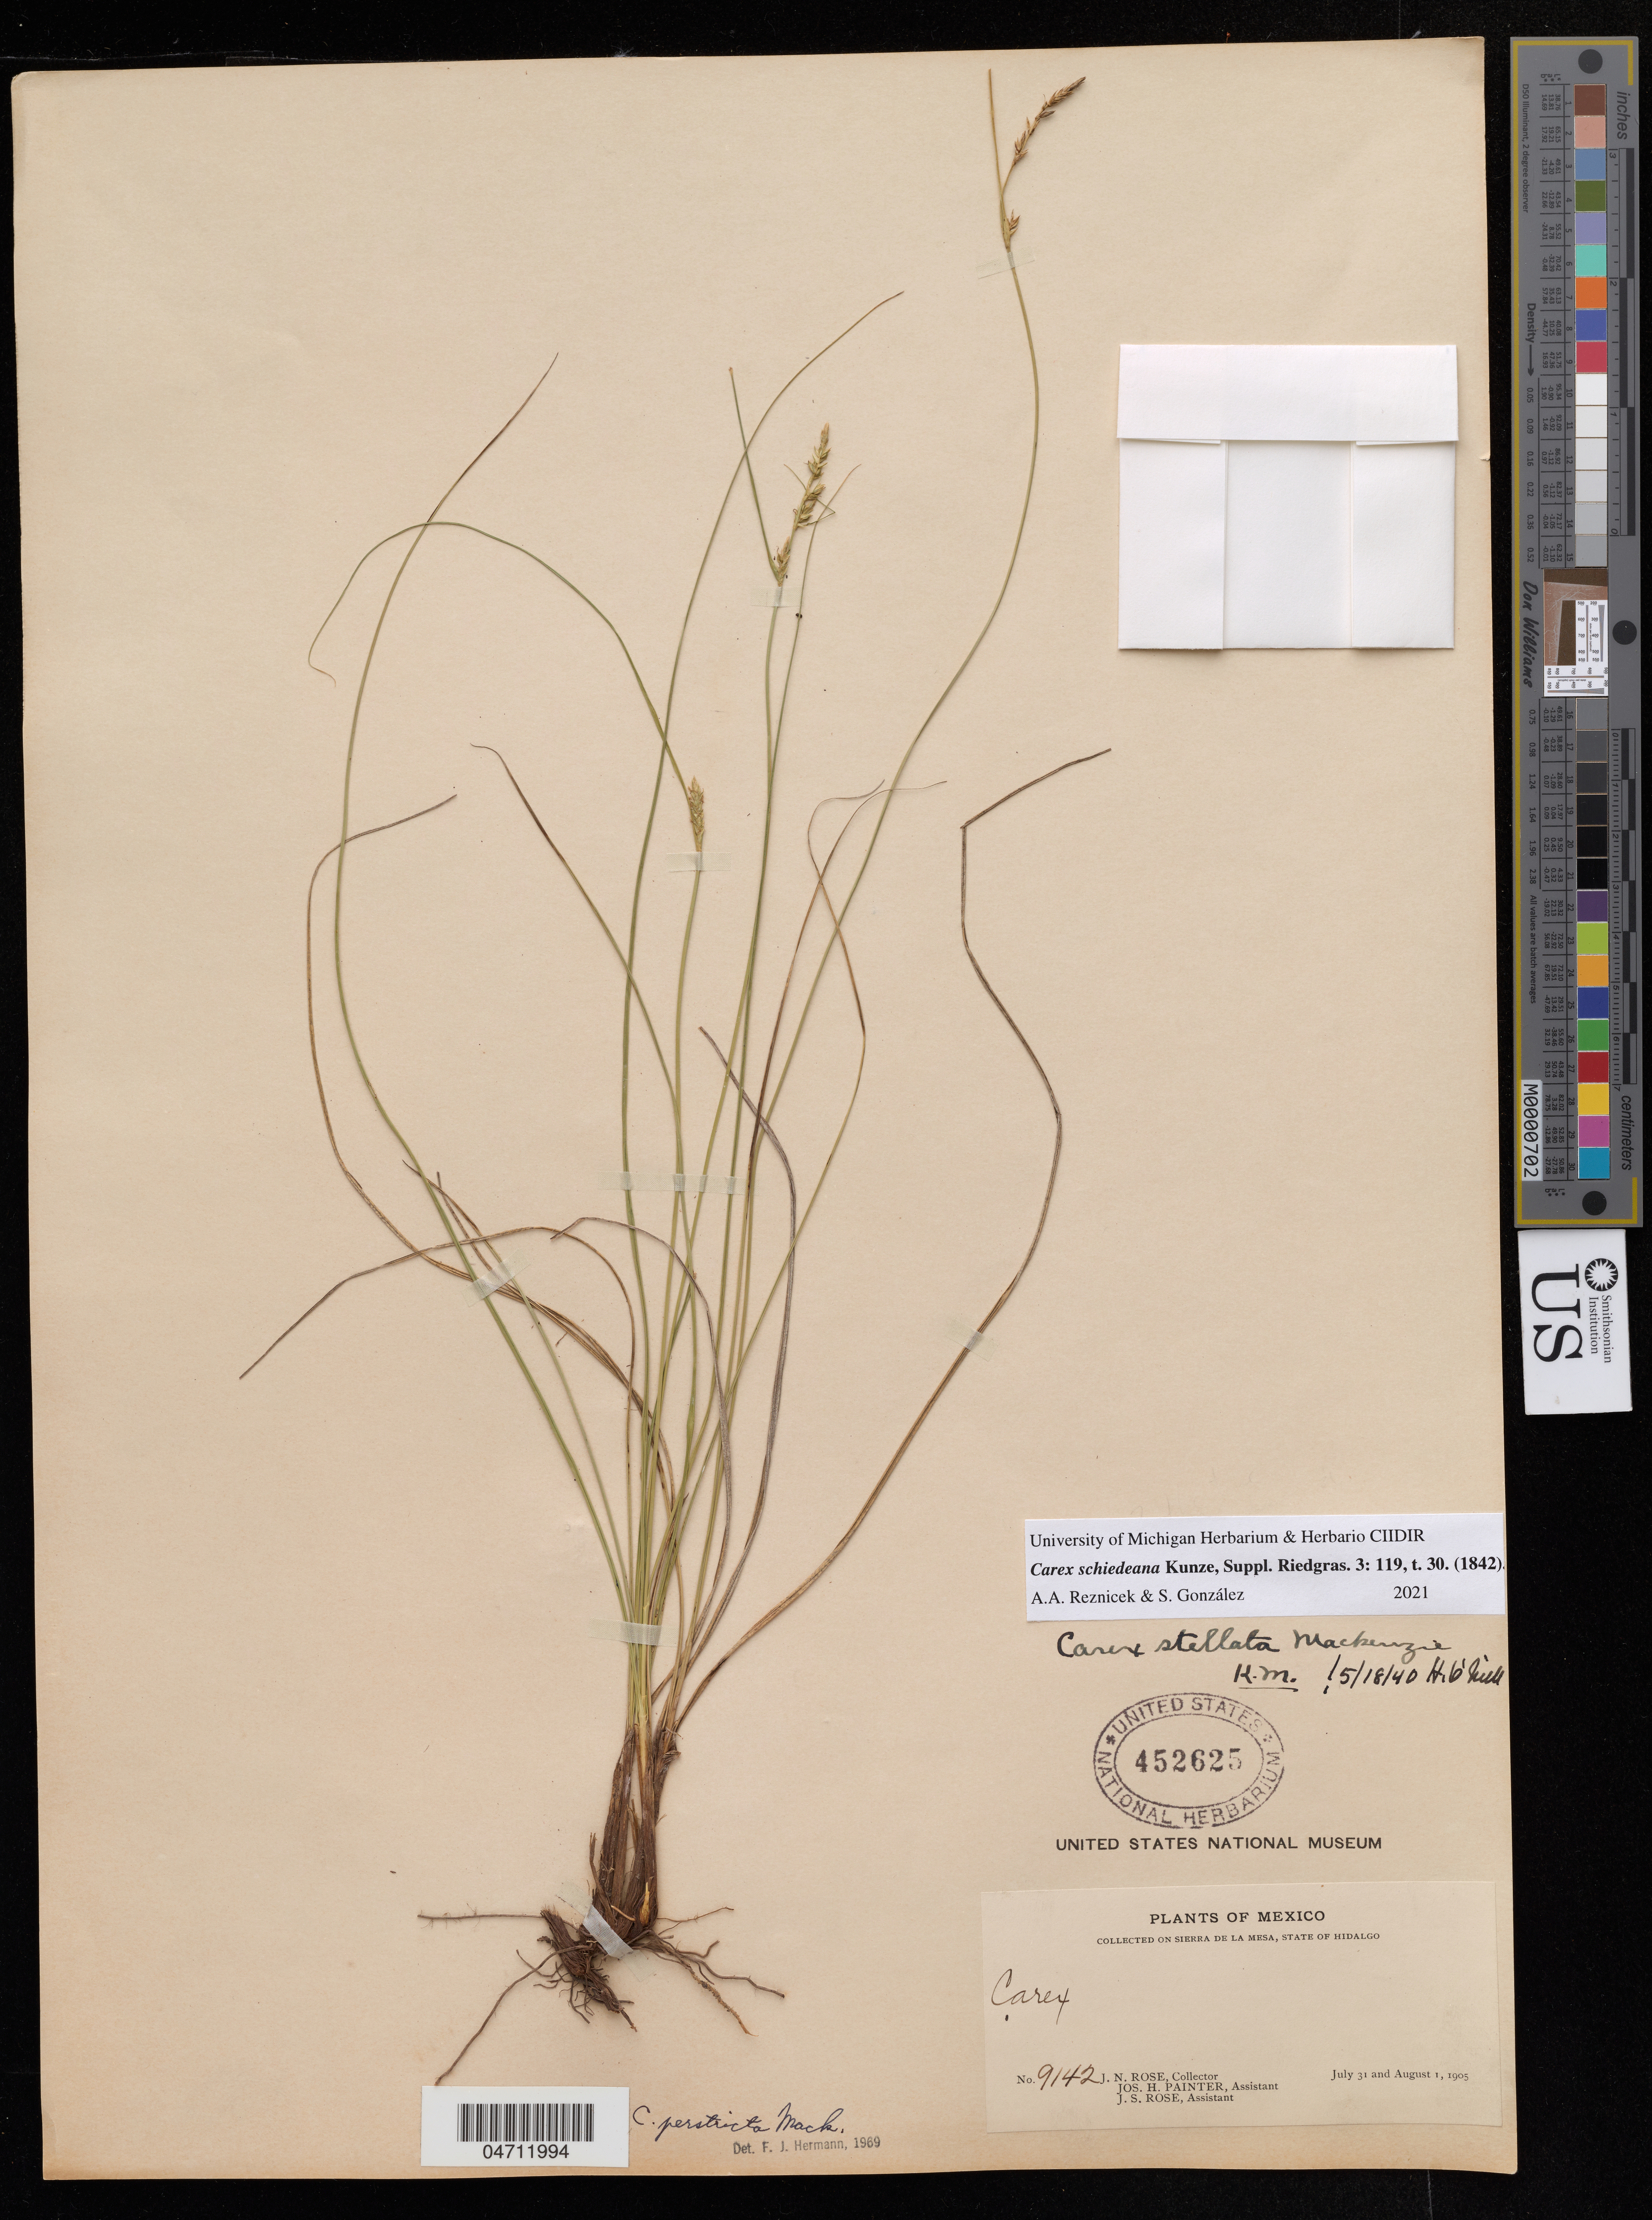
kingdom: Plantae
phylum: Tracheophyta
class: Liliopsida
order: Poales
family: Cyperaceae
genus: Carex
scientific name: Carex schiedeana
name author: Kunze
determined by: Reznicek, A. A.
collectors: J. N. Rose & G. Rose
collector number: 9142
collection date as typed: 31 Jul 1905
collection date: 1905-07-31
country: Mexico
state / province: Hidalgo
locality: Sierra de la Mesa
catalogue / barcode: US 452625